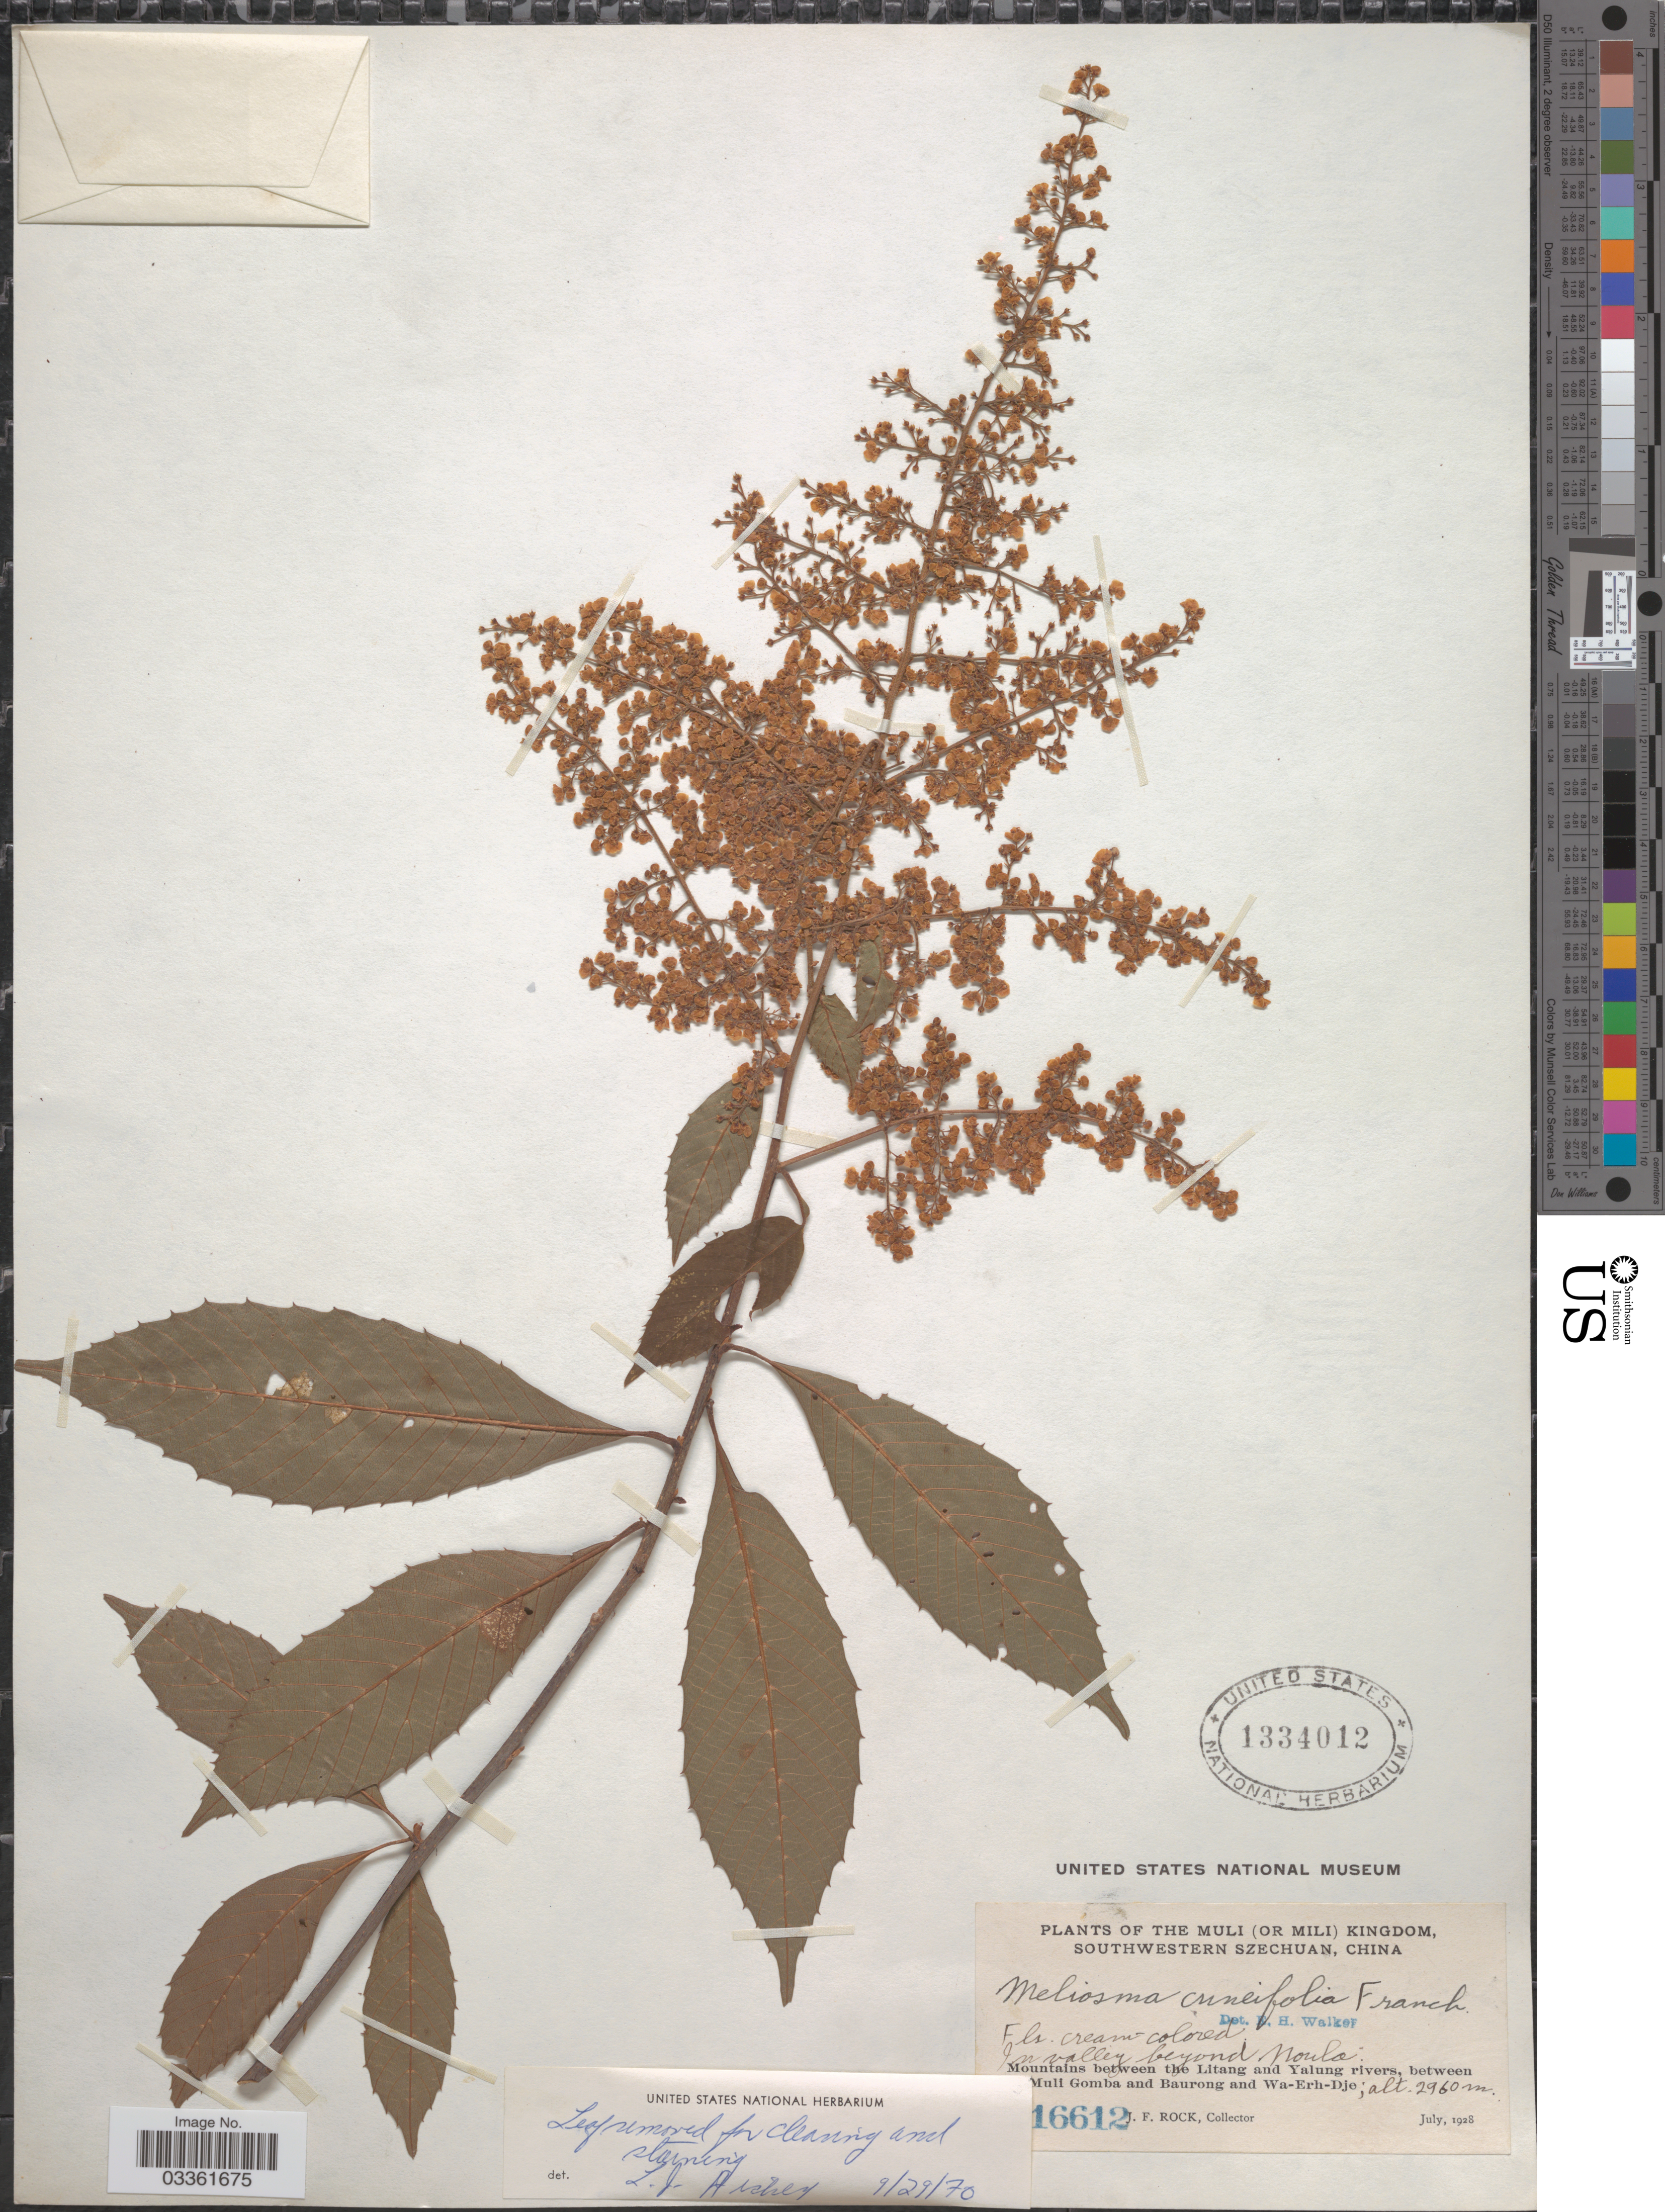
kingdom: Plantae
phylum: Tracheophyta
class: Magnoliopsida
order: Proteales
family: Sabiaceae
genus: Meliosma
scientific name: Meliosma cuneifolia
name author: Franch.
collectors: J. Rock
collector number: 16612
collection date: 1928-07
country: China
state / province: Sichuan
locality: The Muli (or Mili) Kingdom, Southwestern Szechuan. In valley beyond Moula. Mountains between the Litang and Yalung rivers, betweenMuli Gomba and Baurong and Wa-Erh-Dje.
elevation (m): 2960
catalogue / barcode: US 1334012